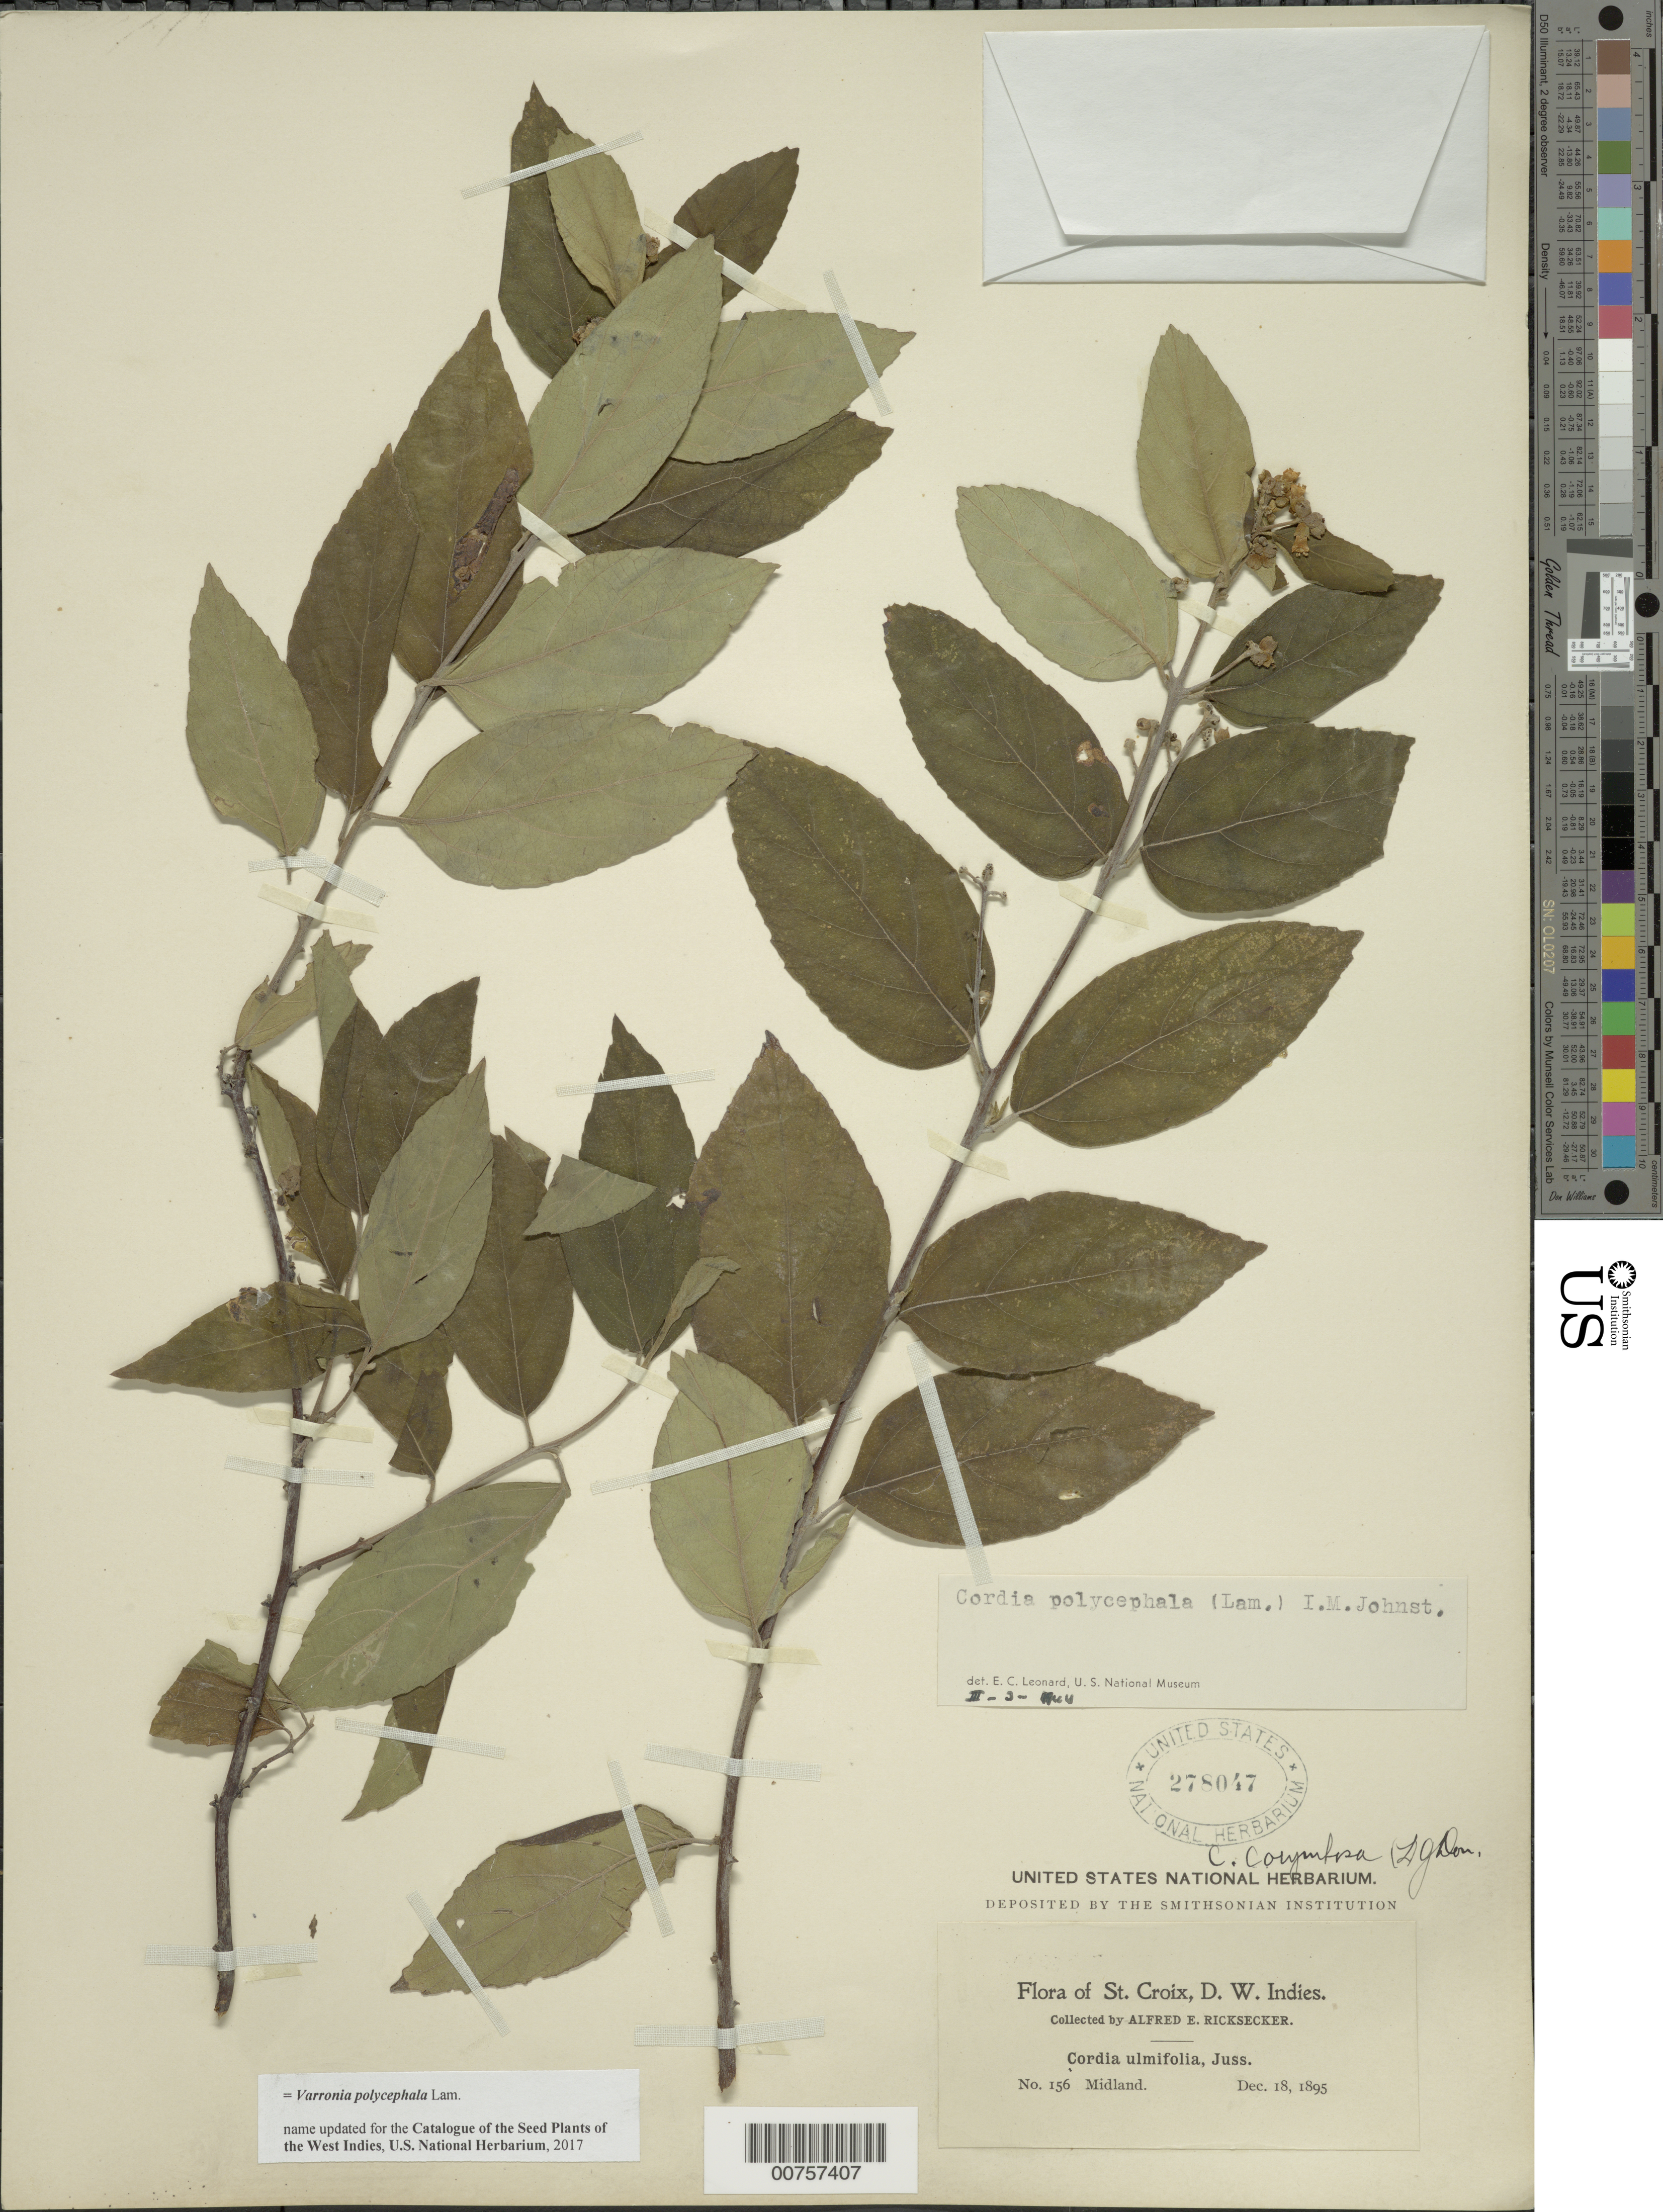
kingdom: Plantae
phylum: Tracheophyta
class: Magnoliopsida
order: Boraginales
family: Cordiaceae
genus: Varronia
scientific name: Varronia polycephala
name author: Lam.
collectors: A. E. Ricksecker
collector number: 156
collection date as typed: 18 Dec 1895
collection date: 1895-12-18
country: U.S. Virgin Islands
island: St. Croix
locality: Midland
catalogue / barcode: US 278047